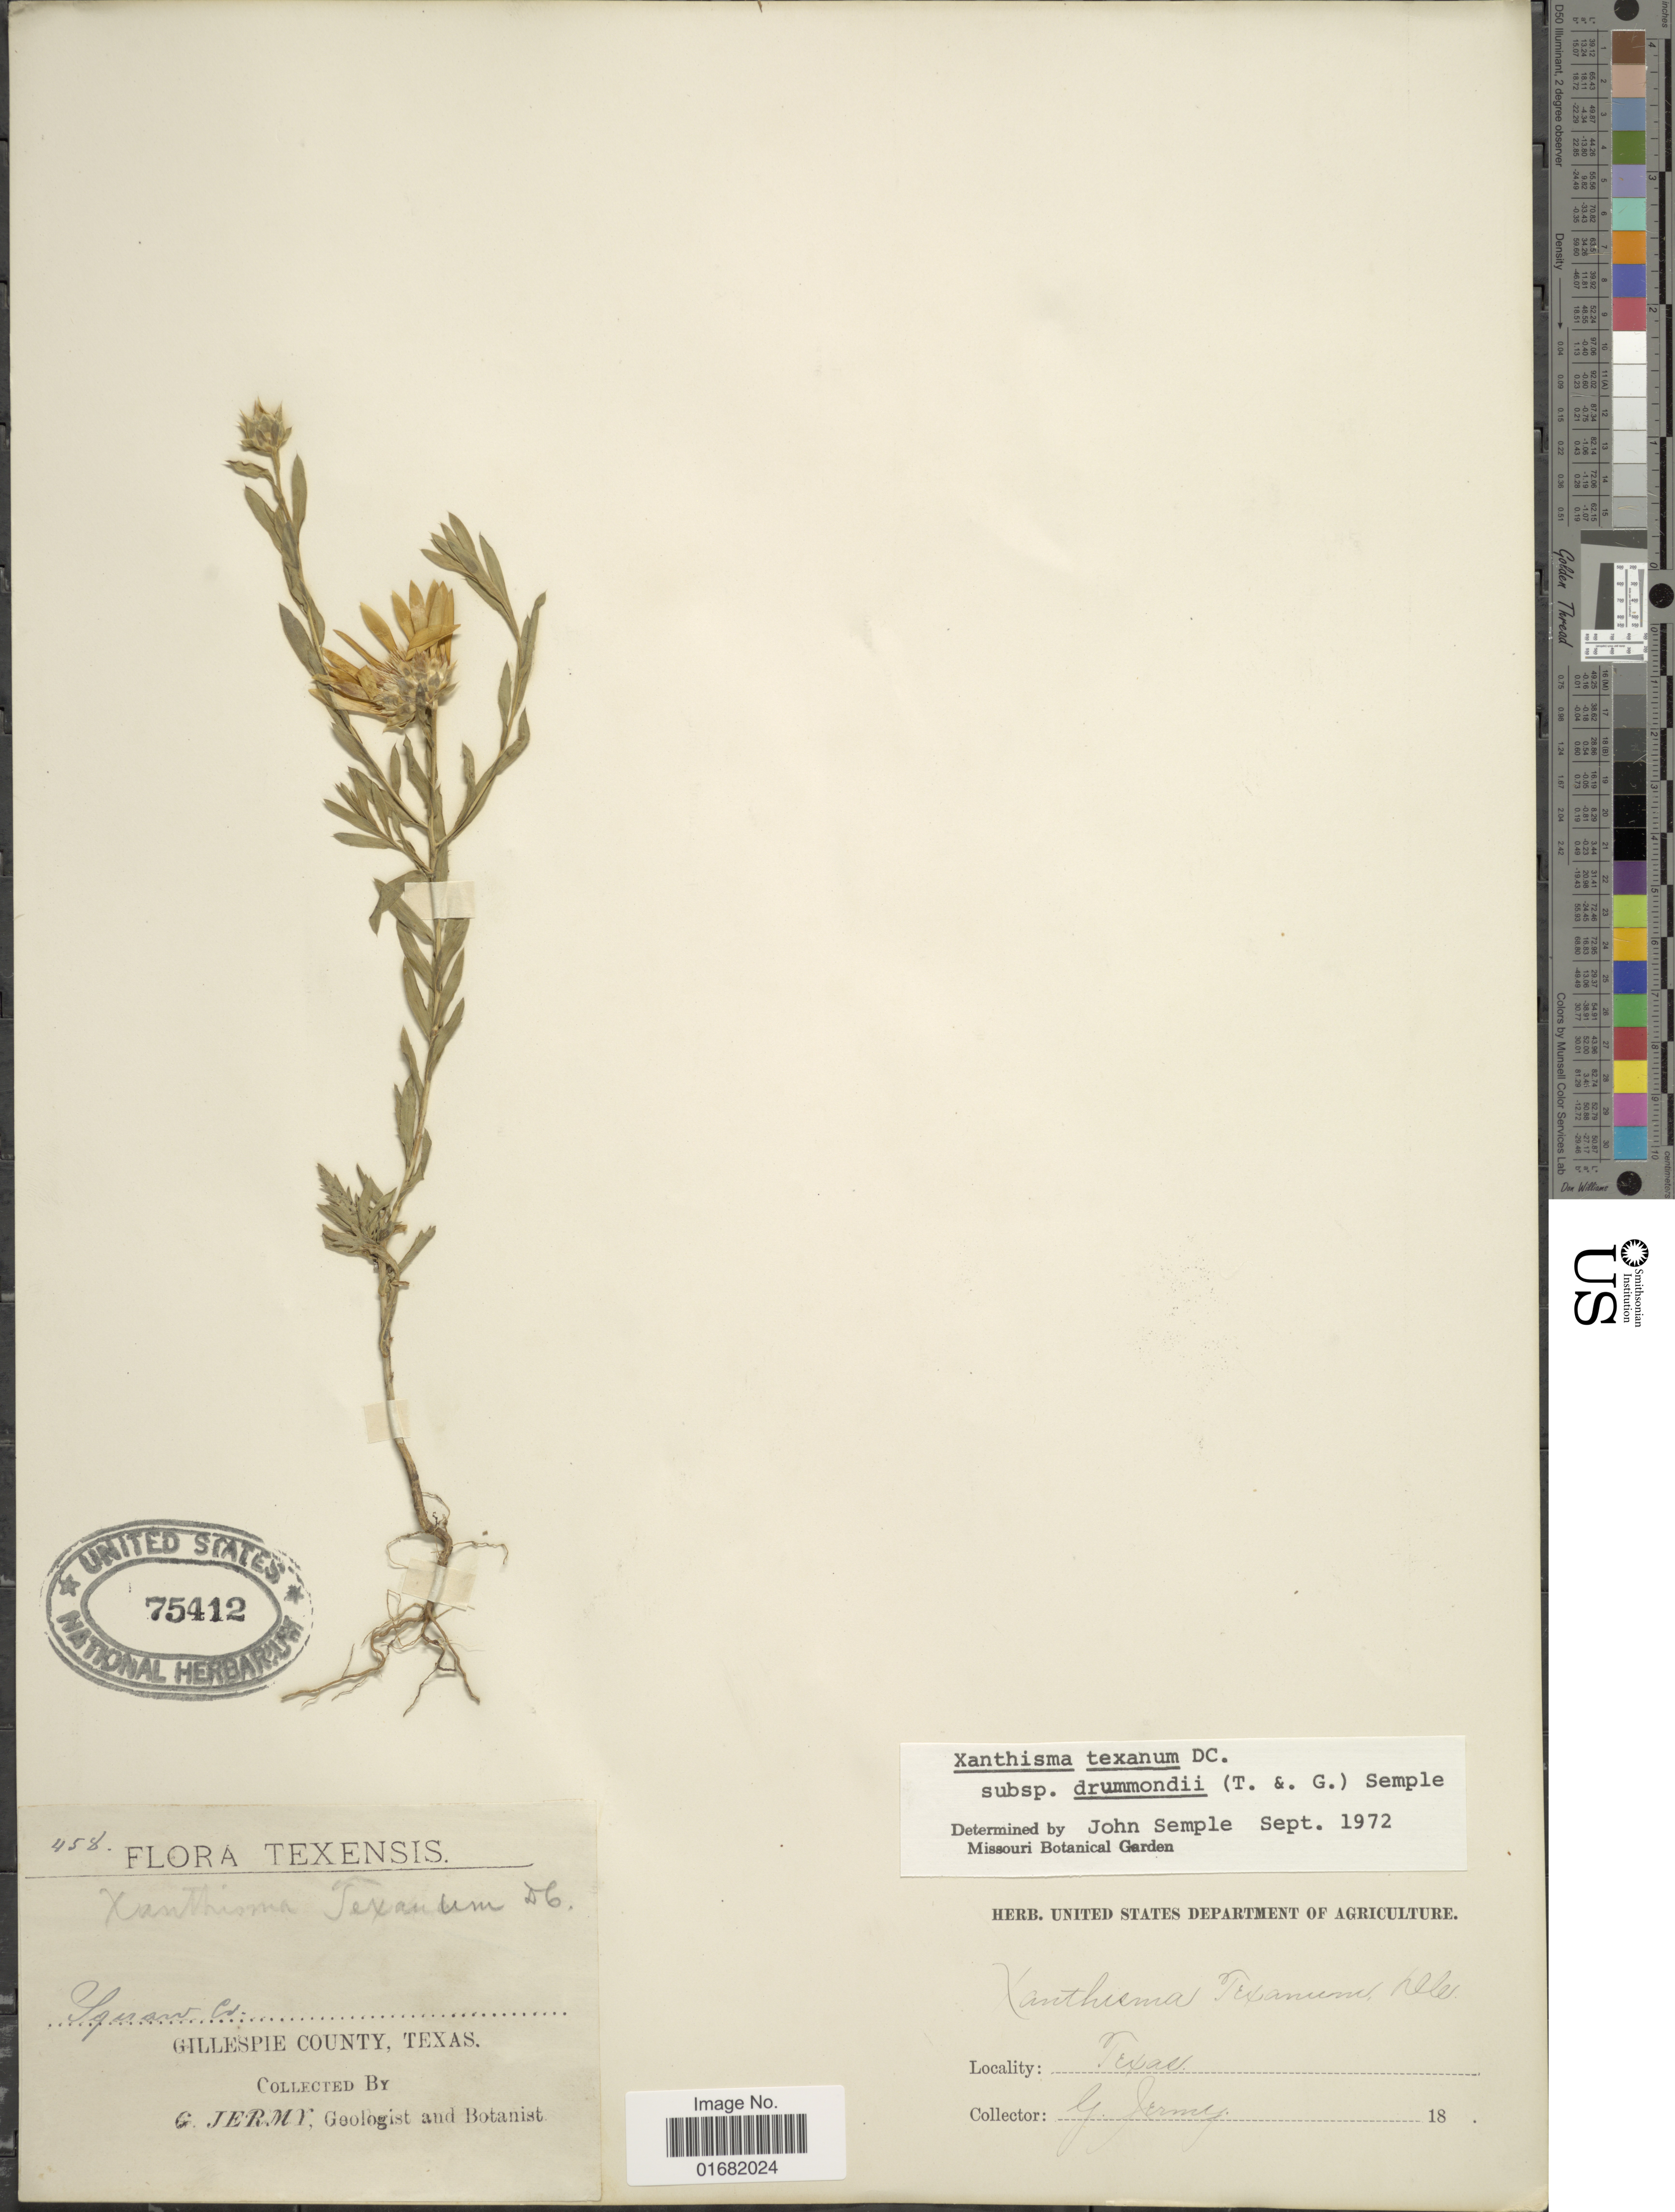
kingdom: Plantae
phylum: Tracheophyta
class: Magnoliopsida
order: Asterales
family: Asteraceae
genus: Xanthisma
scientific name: Xanthisma texanum subsp. drummondii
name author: (Torr. & A. Gray) Semple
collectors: G. Jermy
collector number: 458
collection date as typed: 18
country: United States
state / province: Texas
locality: Gillespie County.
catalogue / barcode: US 75412